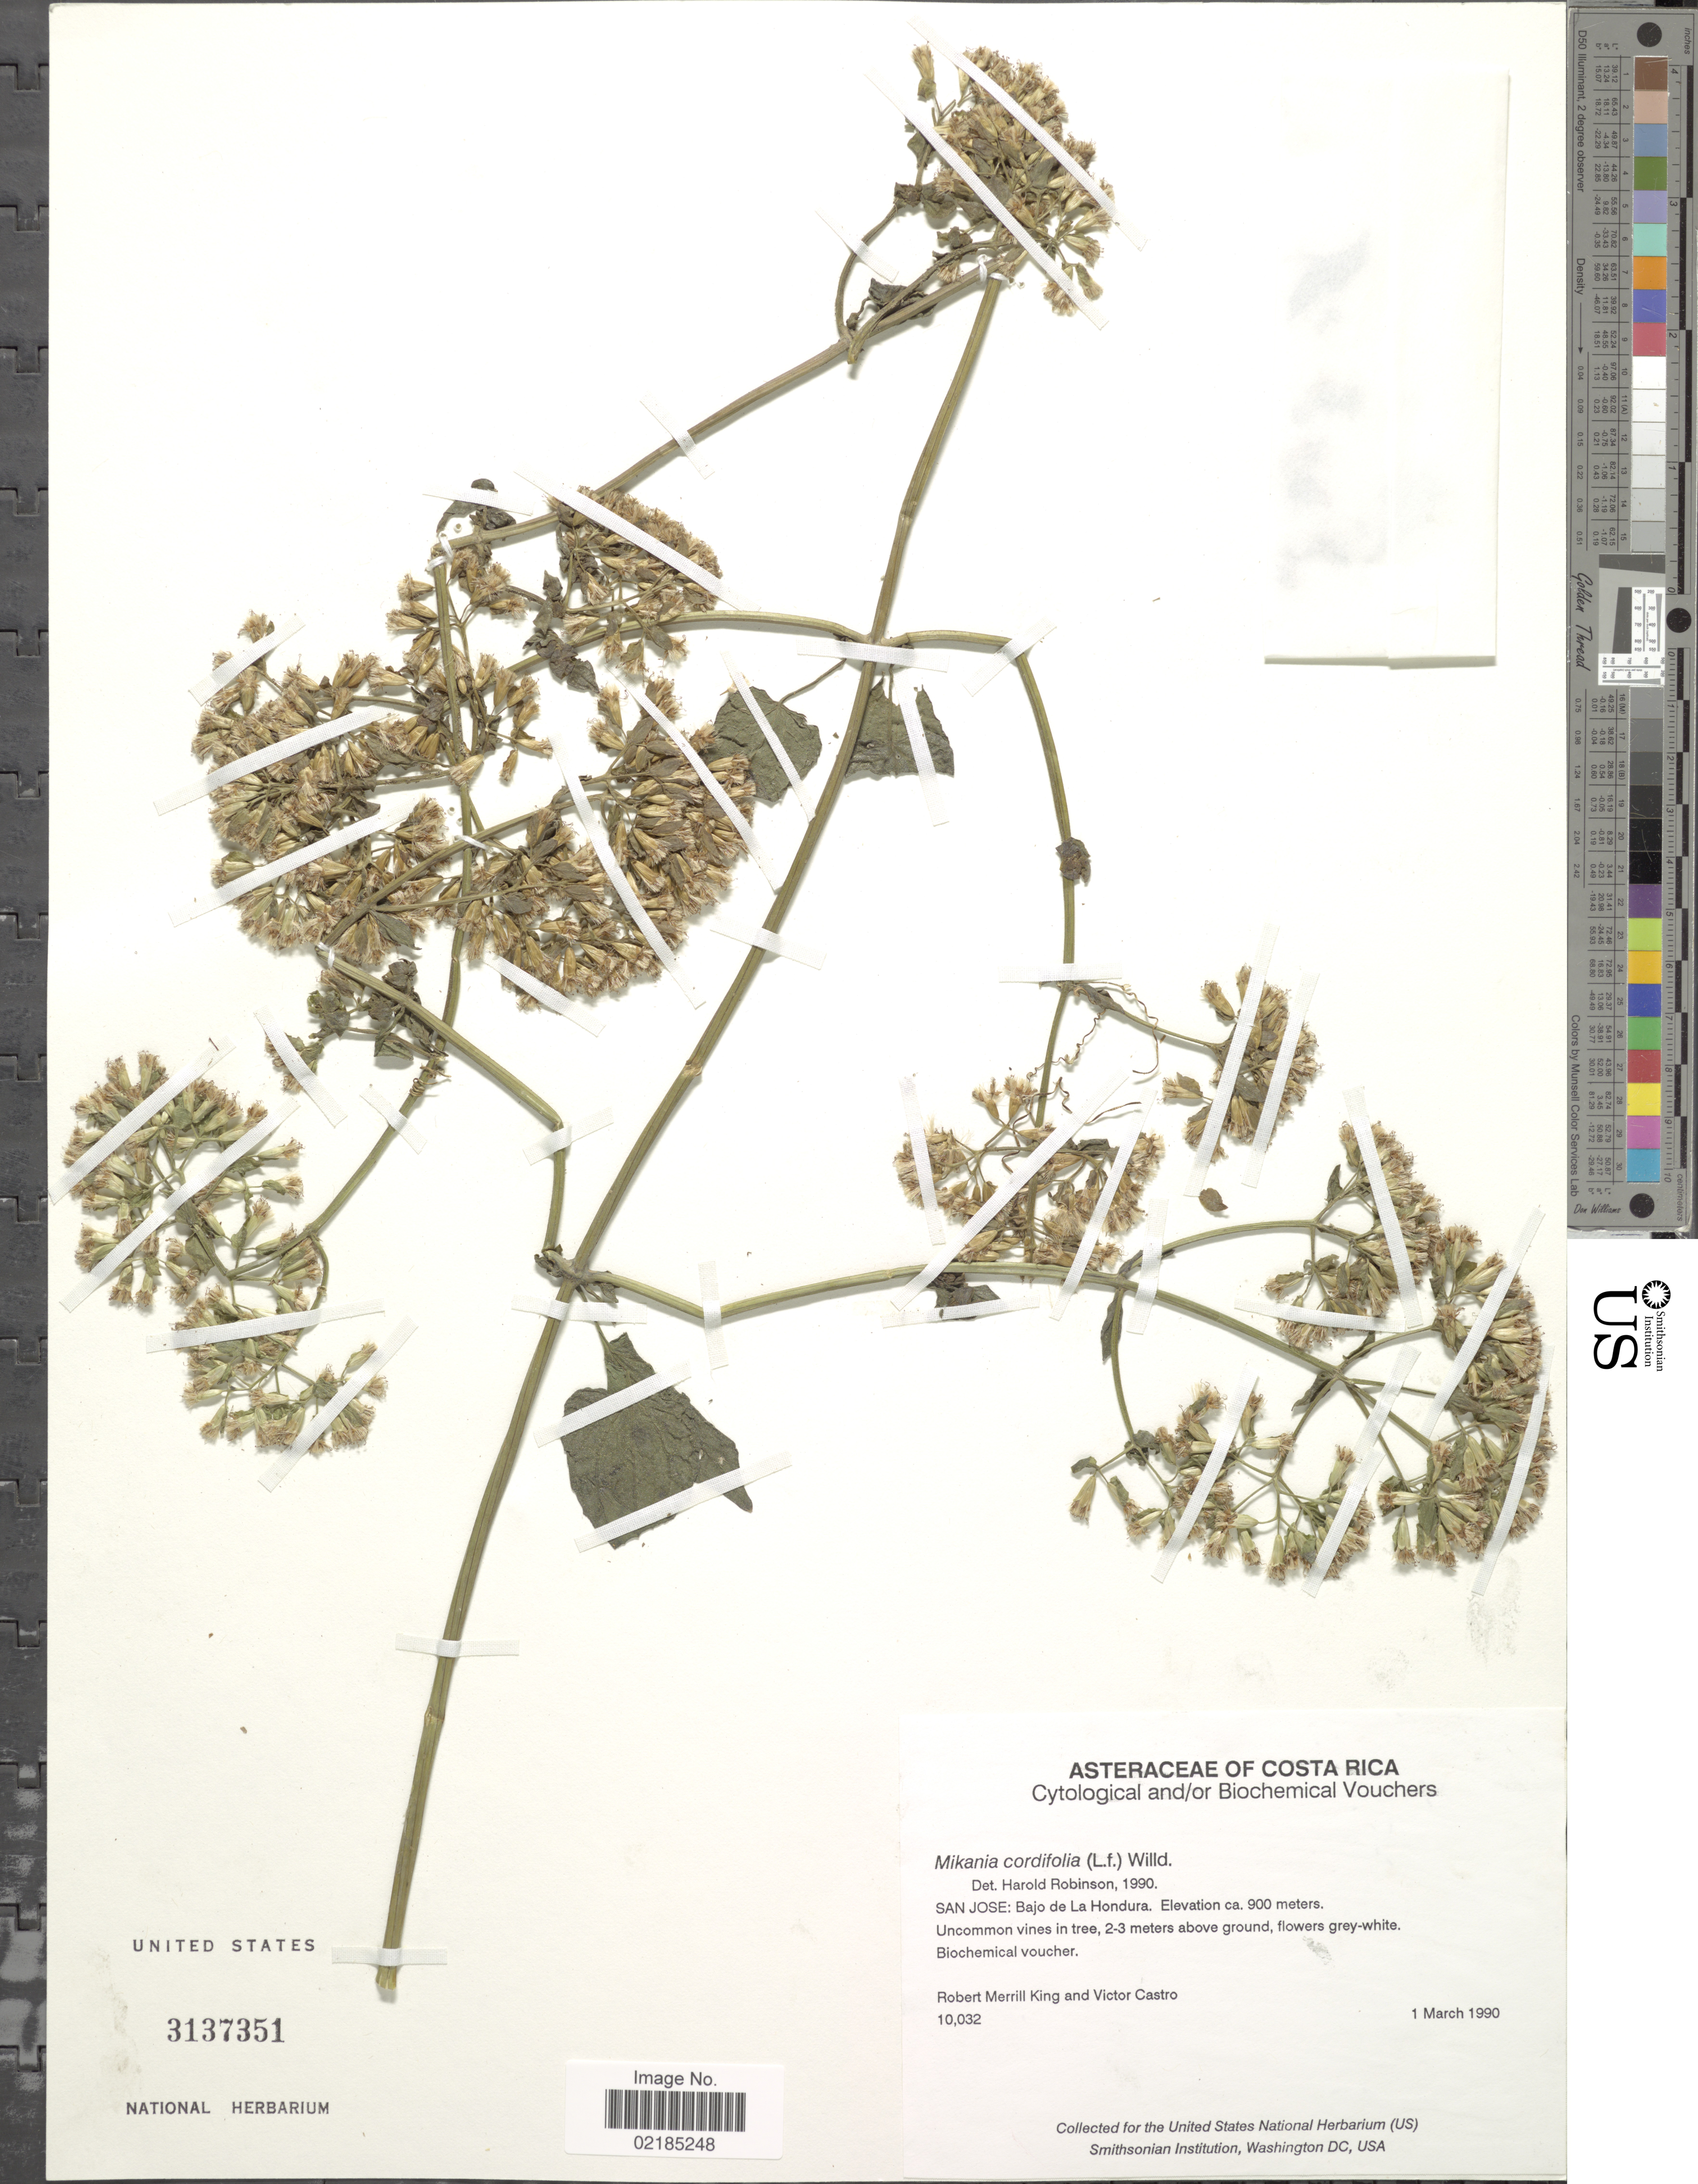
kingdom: Plantae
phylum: Tracheophyta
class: Magnoliopsida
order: Asterales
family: Asteraceae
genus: Mikania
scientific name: Mikania gonzalesii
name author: B.L. Rob. & Greenm.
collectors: R. M. King & V. Castro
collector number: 10032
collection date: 1990-03-01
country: Costa Rica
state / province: San José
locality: Baja de La Hondura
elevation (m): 900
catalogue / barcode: US 3137351